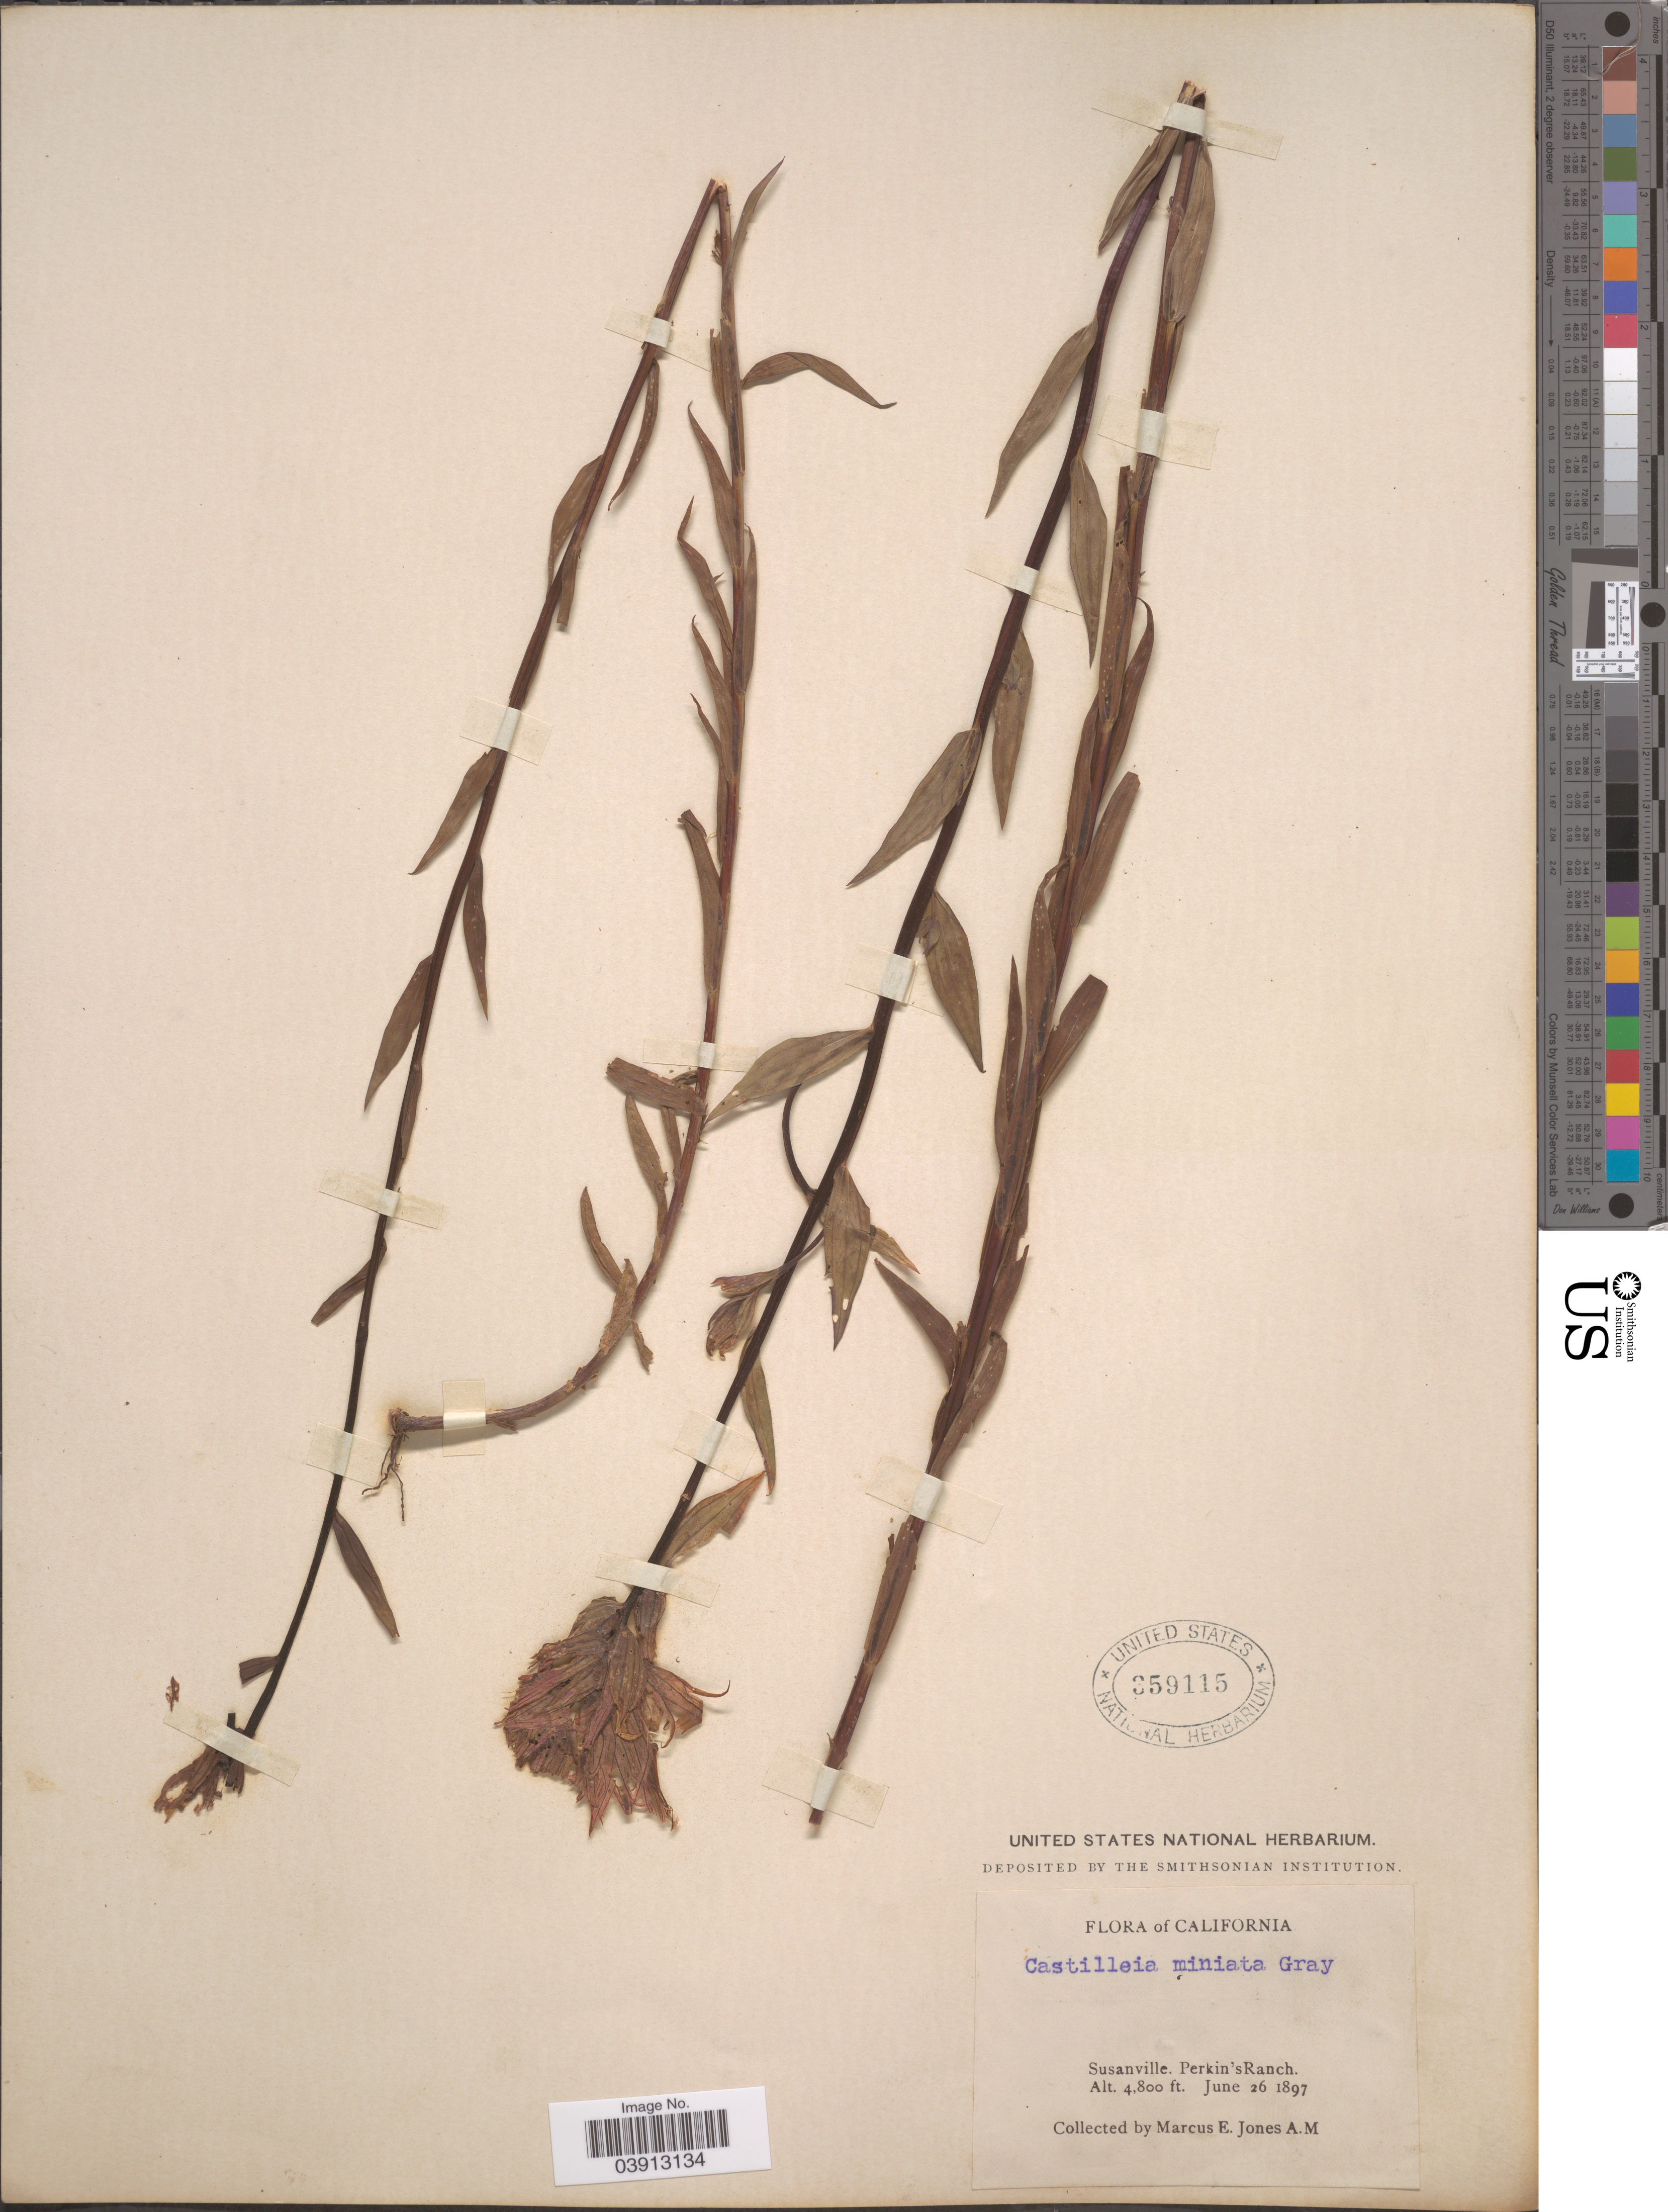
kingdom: Plantae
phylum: Tracheophyta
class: Magnoliopsida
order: Lamiales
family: Orobanchaceae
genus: Castilleja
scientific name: Castilleja miniata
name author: Douglas ex Hook.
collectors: M. E. Jones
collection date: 1897-06-26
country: United States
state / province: California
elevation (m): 1463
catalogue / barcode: US 359115